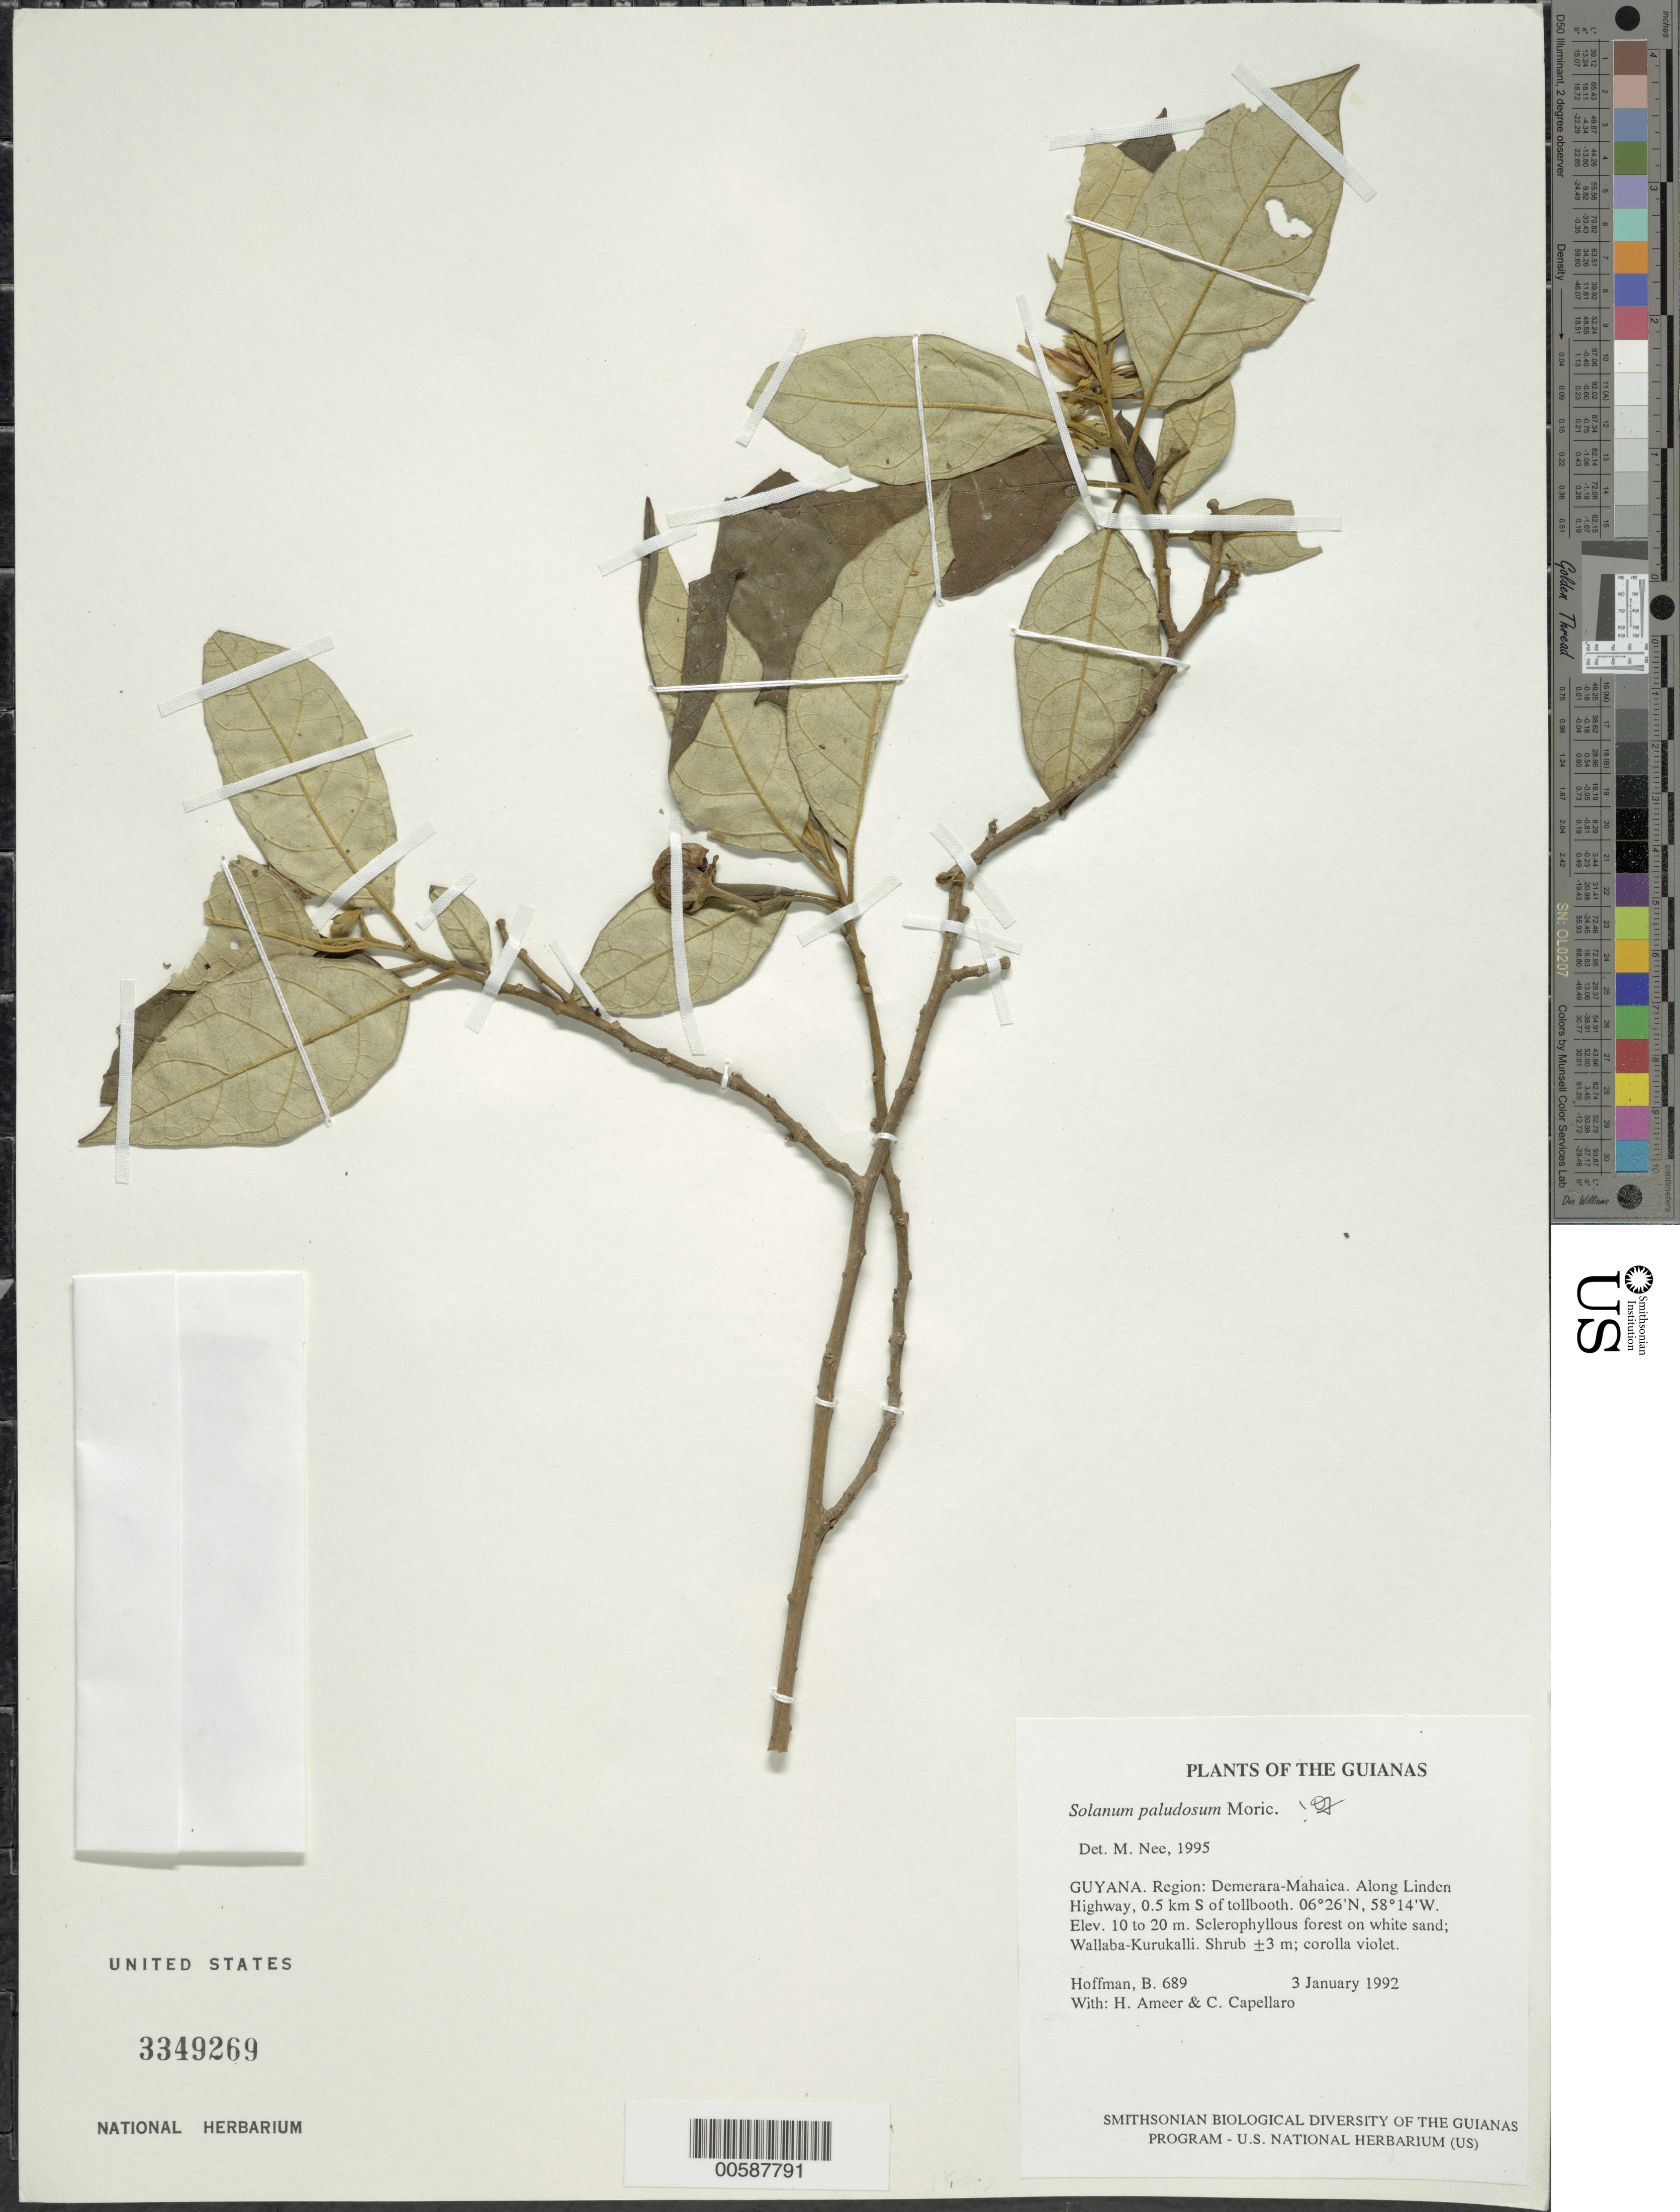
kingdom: Plantae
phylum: Tracheophyta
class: Magnoliopsida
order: Solanales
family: Solanaceae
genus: Solanum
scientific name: Solanum paludosum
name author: Moric.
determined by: Nee, Michael H.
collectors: B. Hoffman, H. Capellaro & C. Ameer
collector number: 689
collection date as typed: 1 Jan 1992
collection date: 1992-01-01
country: Guyana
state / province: Demerara-Mahaica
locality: Along Linden Highway, 0.5 km S of tollbooth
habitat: Sclerophyllous forest on white sand; Wallaba-Kurukalli.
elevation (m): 10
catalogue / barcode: US 3349269